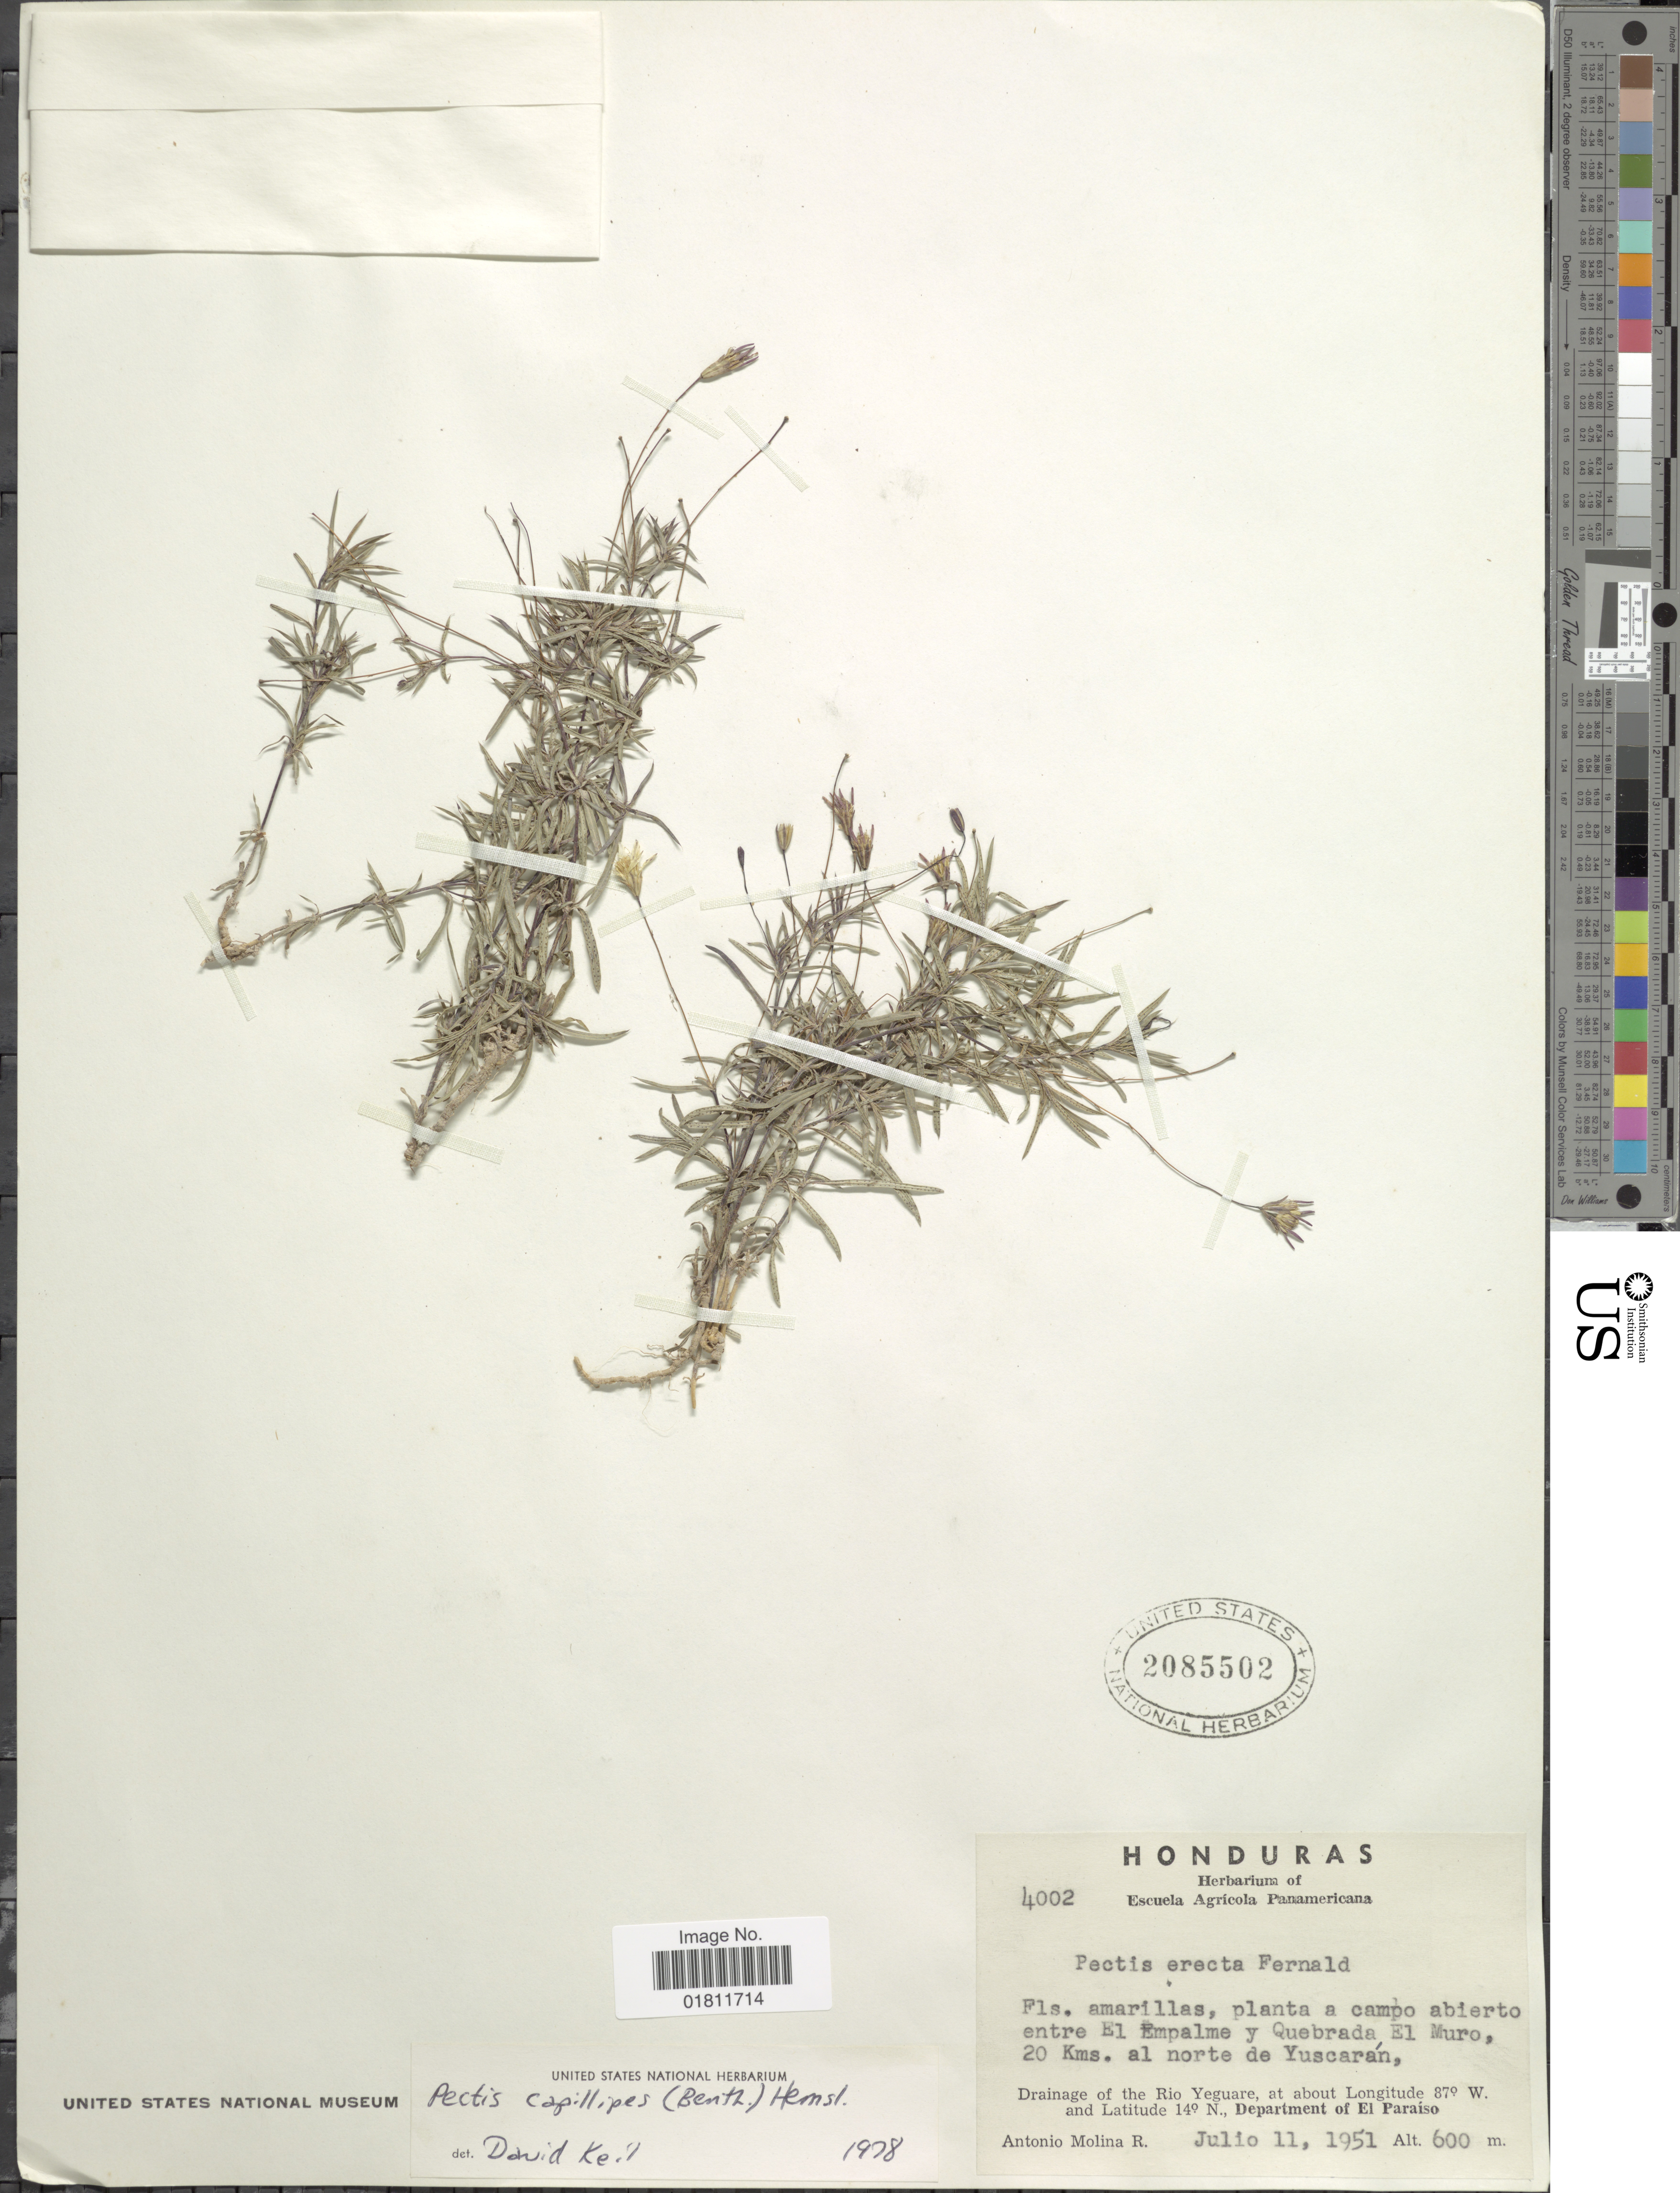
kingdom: Plantae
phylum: Tracheophyta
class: Magnoliopsida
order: Asterales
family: Asteraceae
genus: Pectis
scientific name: Pectis capillipes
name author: (Benth.) Hemsl.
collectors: A. Molina R.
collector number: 4002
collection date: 1951-07-11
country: Honduras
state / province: El Paraíso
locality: El Empalme y Quebrada El Muro, 20 kms. al norte de Yuscaran. Drainage of the Rio Yeguare, Department of El Paraiso.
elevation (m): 600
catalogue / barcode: US 2085502